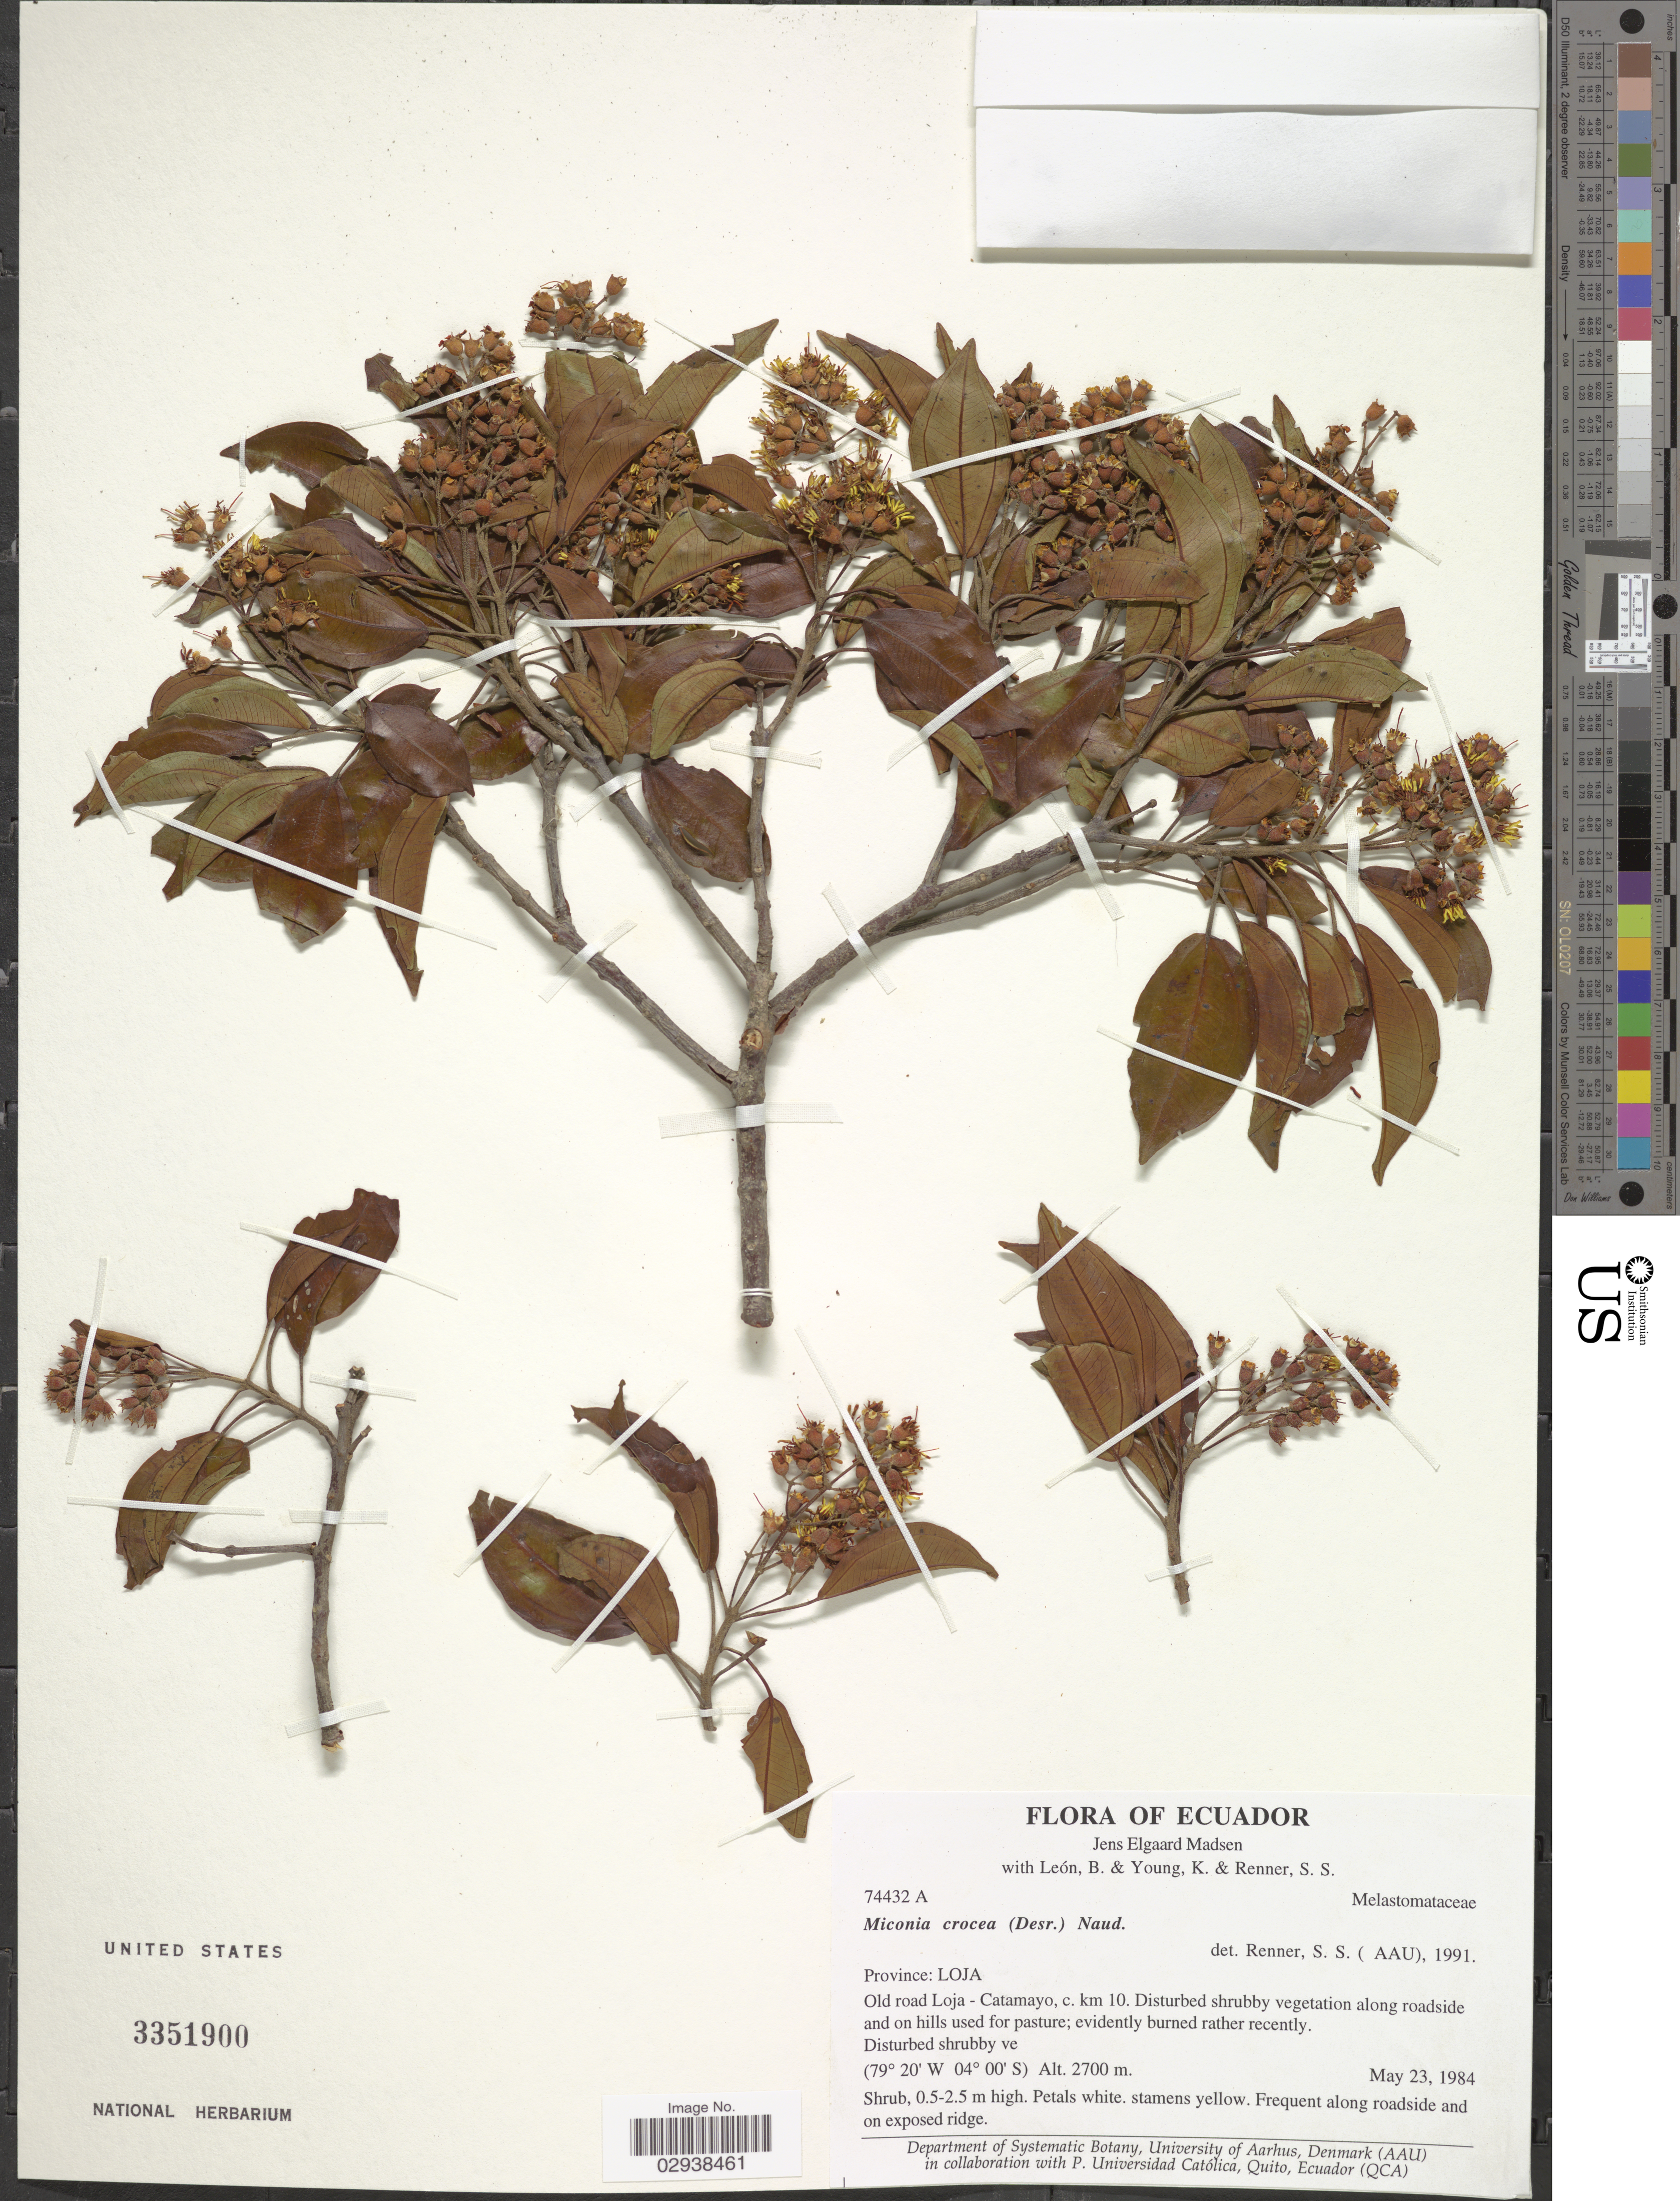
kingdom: Plantae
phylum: Tracheophyta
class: Magnoliopsida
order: Myrtales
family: Melastomataceae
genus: Miconia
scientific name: Miconia crocea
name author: (Desr.) Naudin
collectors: J. E. Madsen, B. León, K. Young & S. S. Renner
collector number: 74432 A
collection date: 1984-05-23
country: Ecuador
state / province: Loja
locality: Old road Loja - Catamayo, c. km 10.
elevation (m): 2700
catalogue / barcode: US 3351900